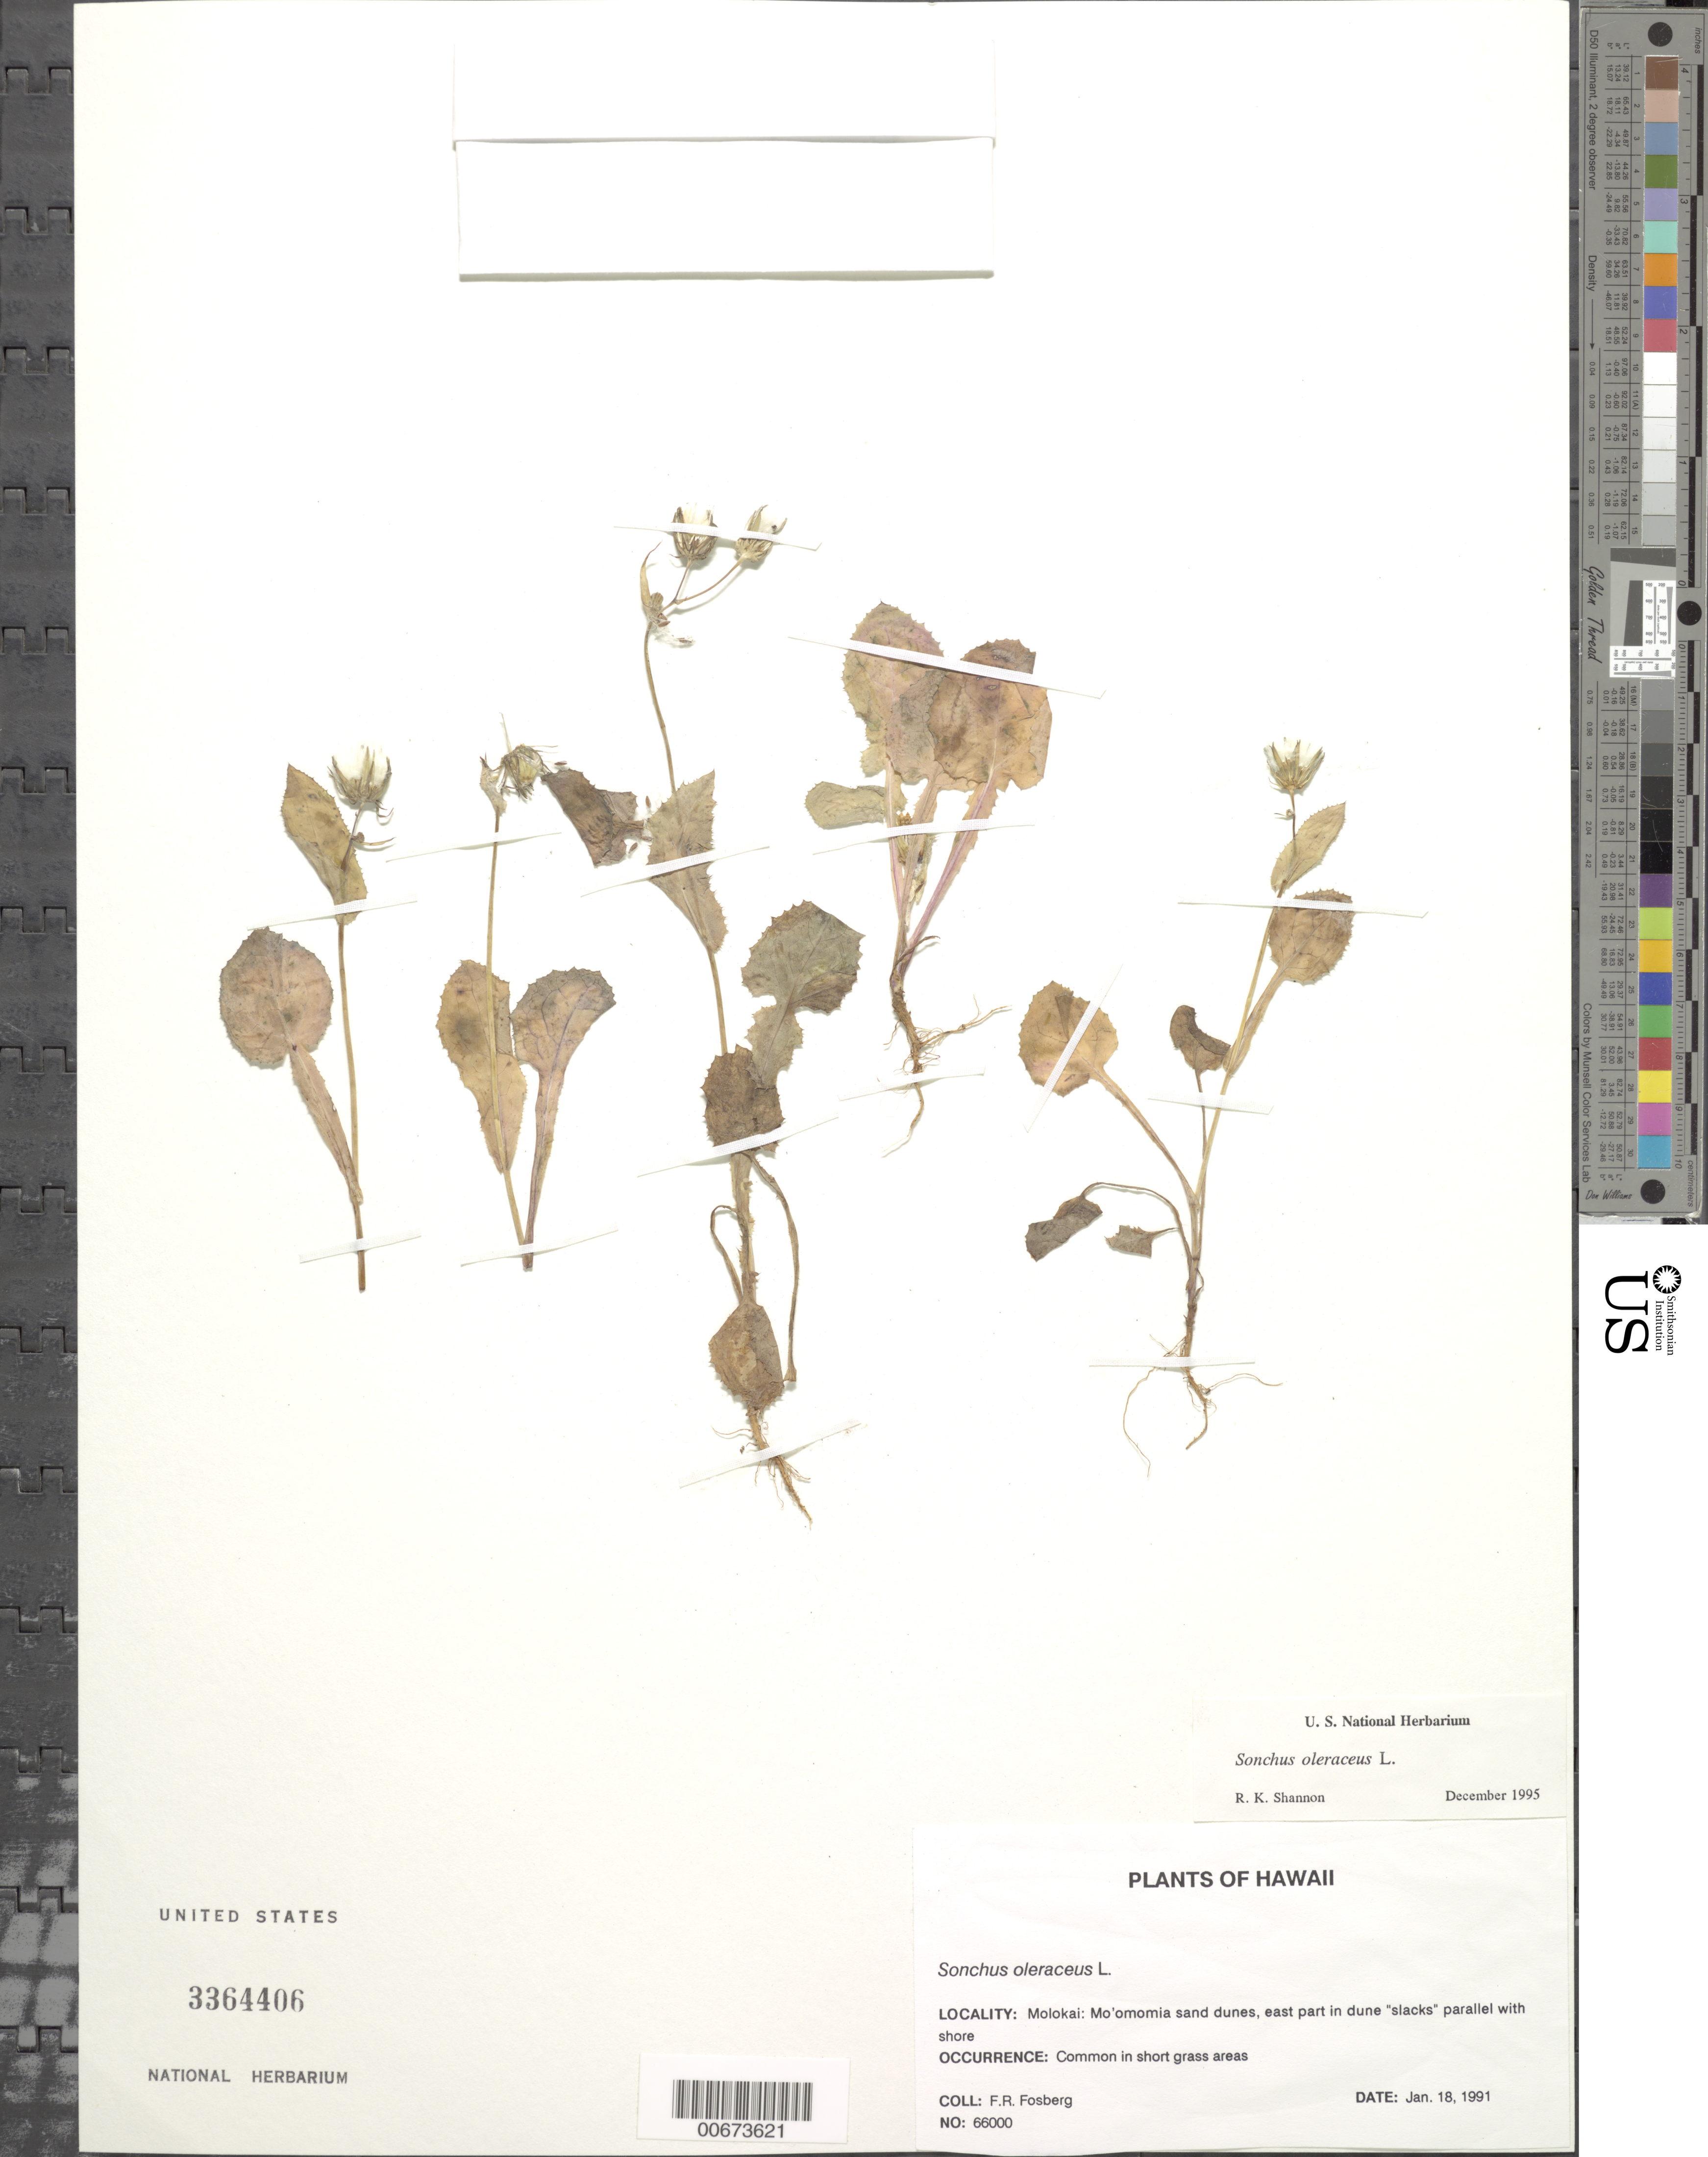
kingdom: Plantae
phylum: Tracheophyta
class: Magnoliopsida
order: Asterales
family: Asteraceae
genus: Sonchus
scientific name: Sonchus oleraceus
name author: L.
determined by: Shannon, R. K., (UNITED STATES)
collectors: F. R. Fosberg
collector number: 66000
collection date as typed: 18 Jan 1991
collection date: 1991-01-18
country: United States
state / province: Hawaii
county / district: Maui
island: Moloka'i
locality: Mo'omomia sand dunes, E part in dune "slacks" parallel with shore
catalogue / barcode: US 3364406